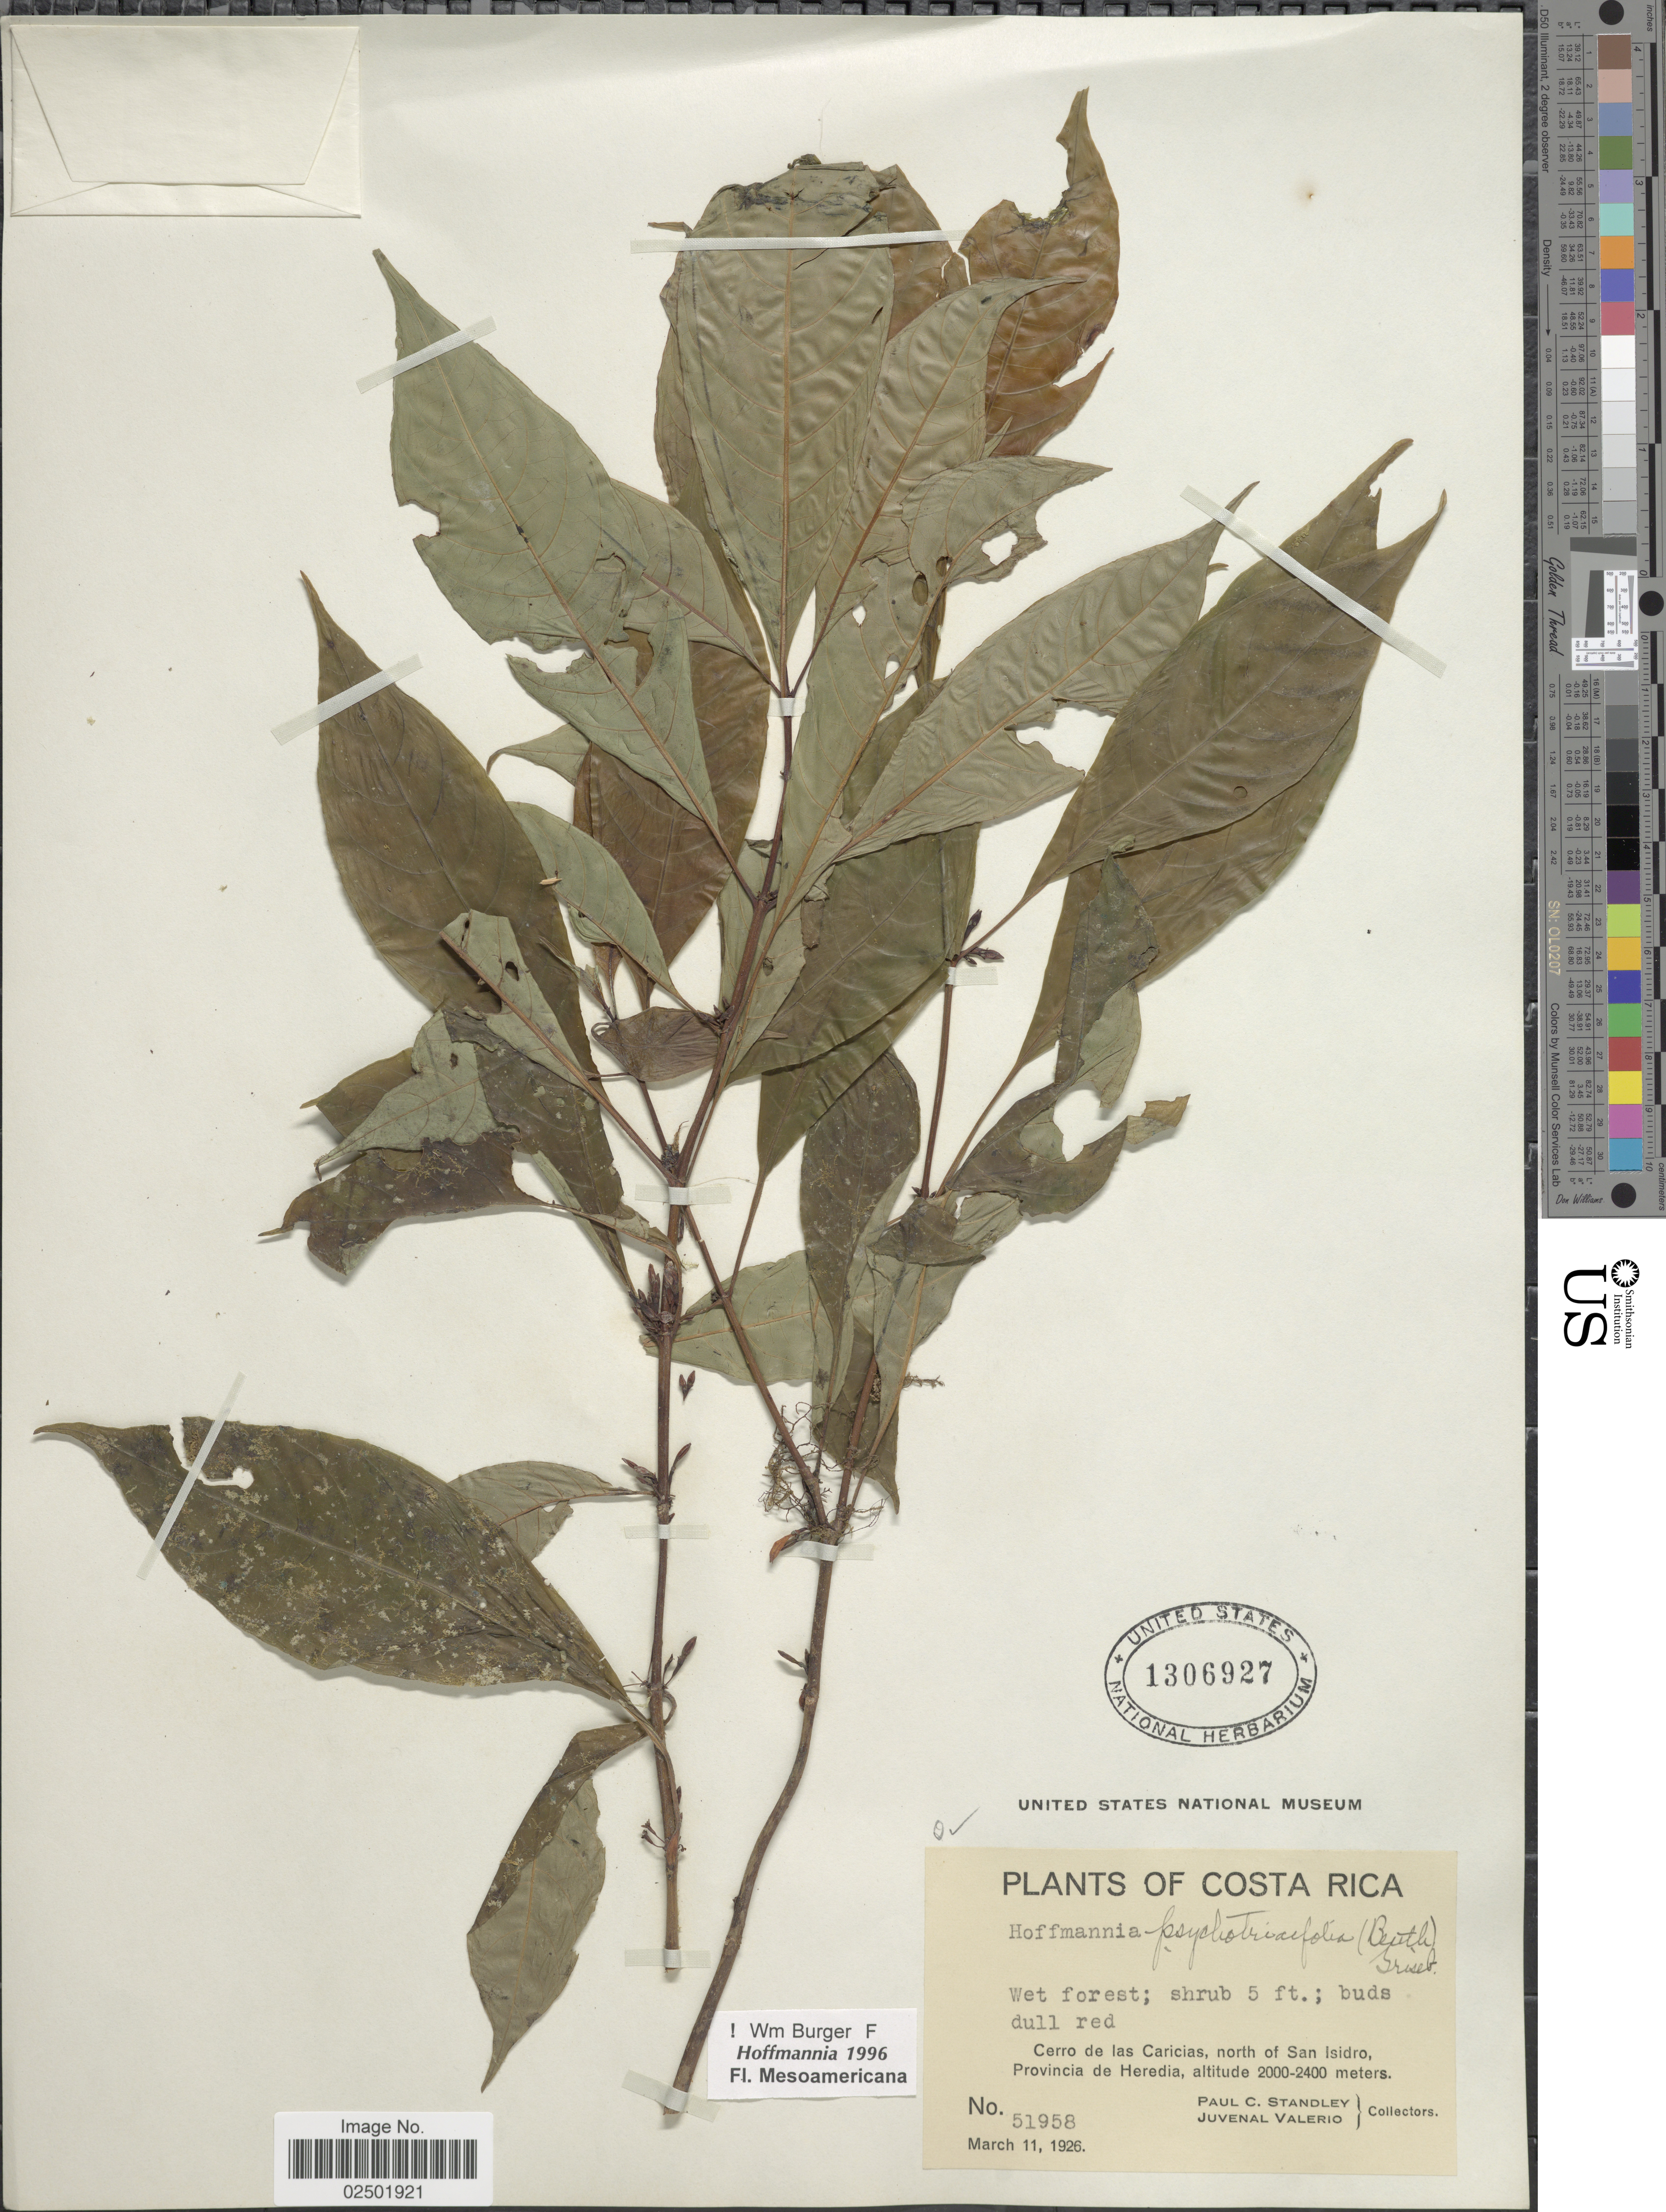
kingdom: Plantae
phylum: Tracheophyta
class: Magnoliopsida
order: Gentianales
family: Rubiaceae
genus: Hoffmannia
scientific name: Hoffmannia psychotriifolia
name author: (Benth.) Griseb.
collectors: P. C. Standley & J. Valerio R.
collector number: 51958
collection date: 1926-03-11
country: Costa Rica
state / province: Heredia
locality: Cerro de las Caricias, north of San Isidro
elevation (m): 2000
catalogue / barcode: US 1306927